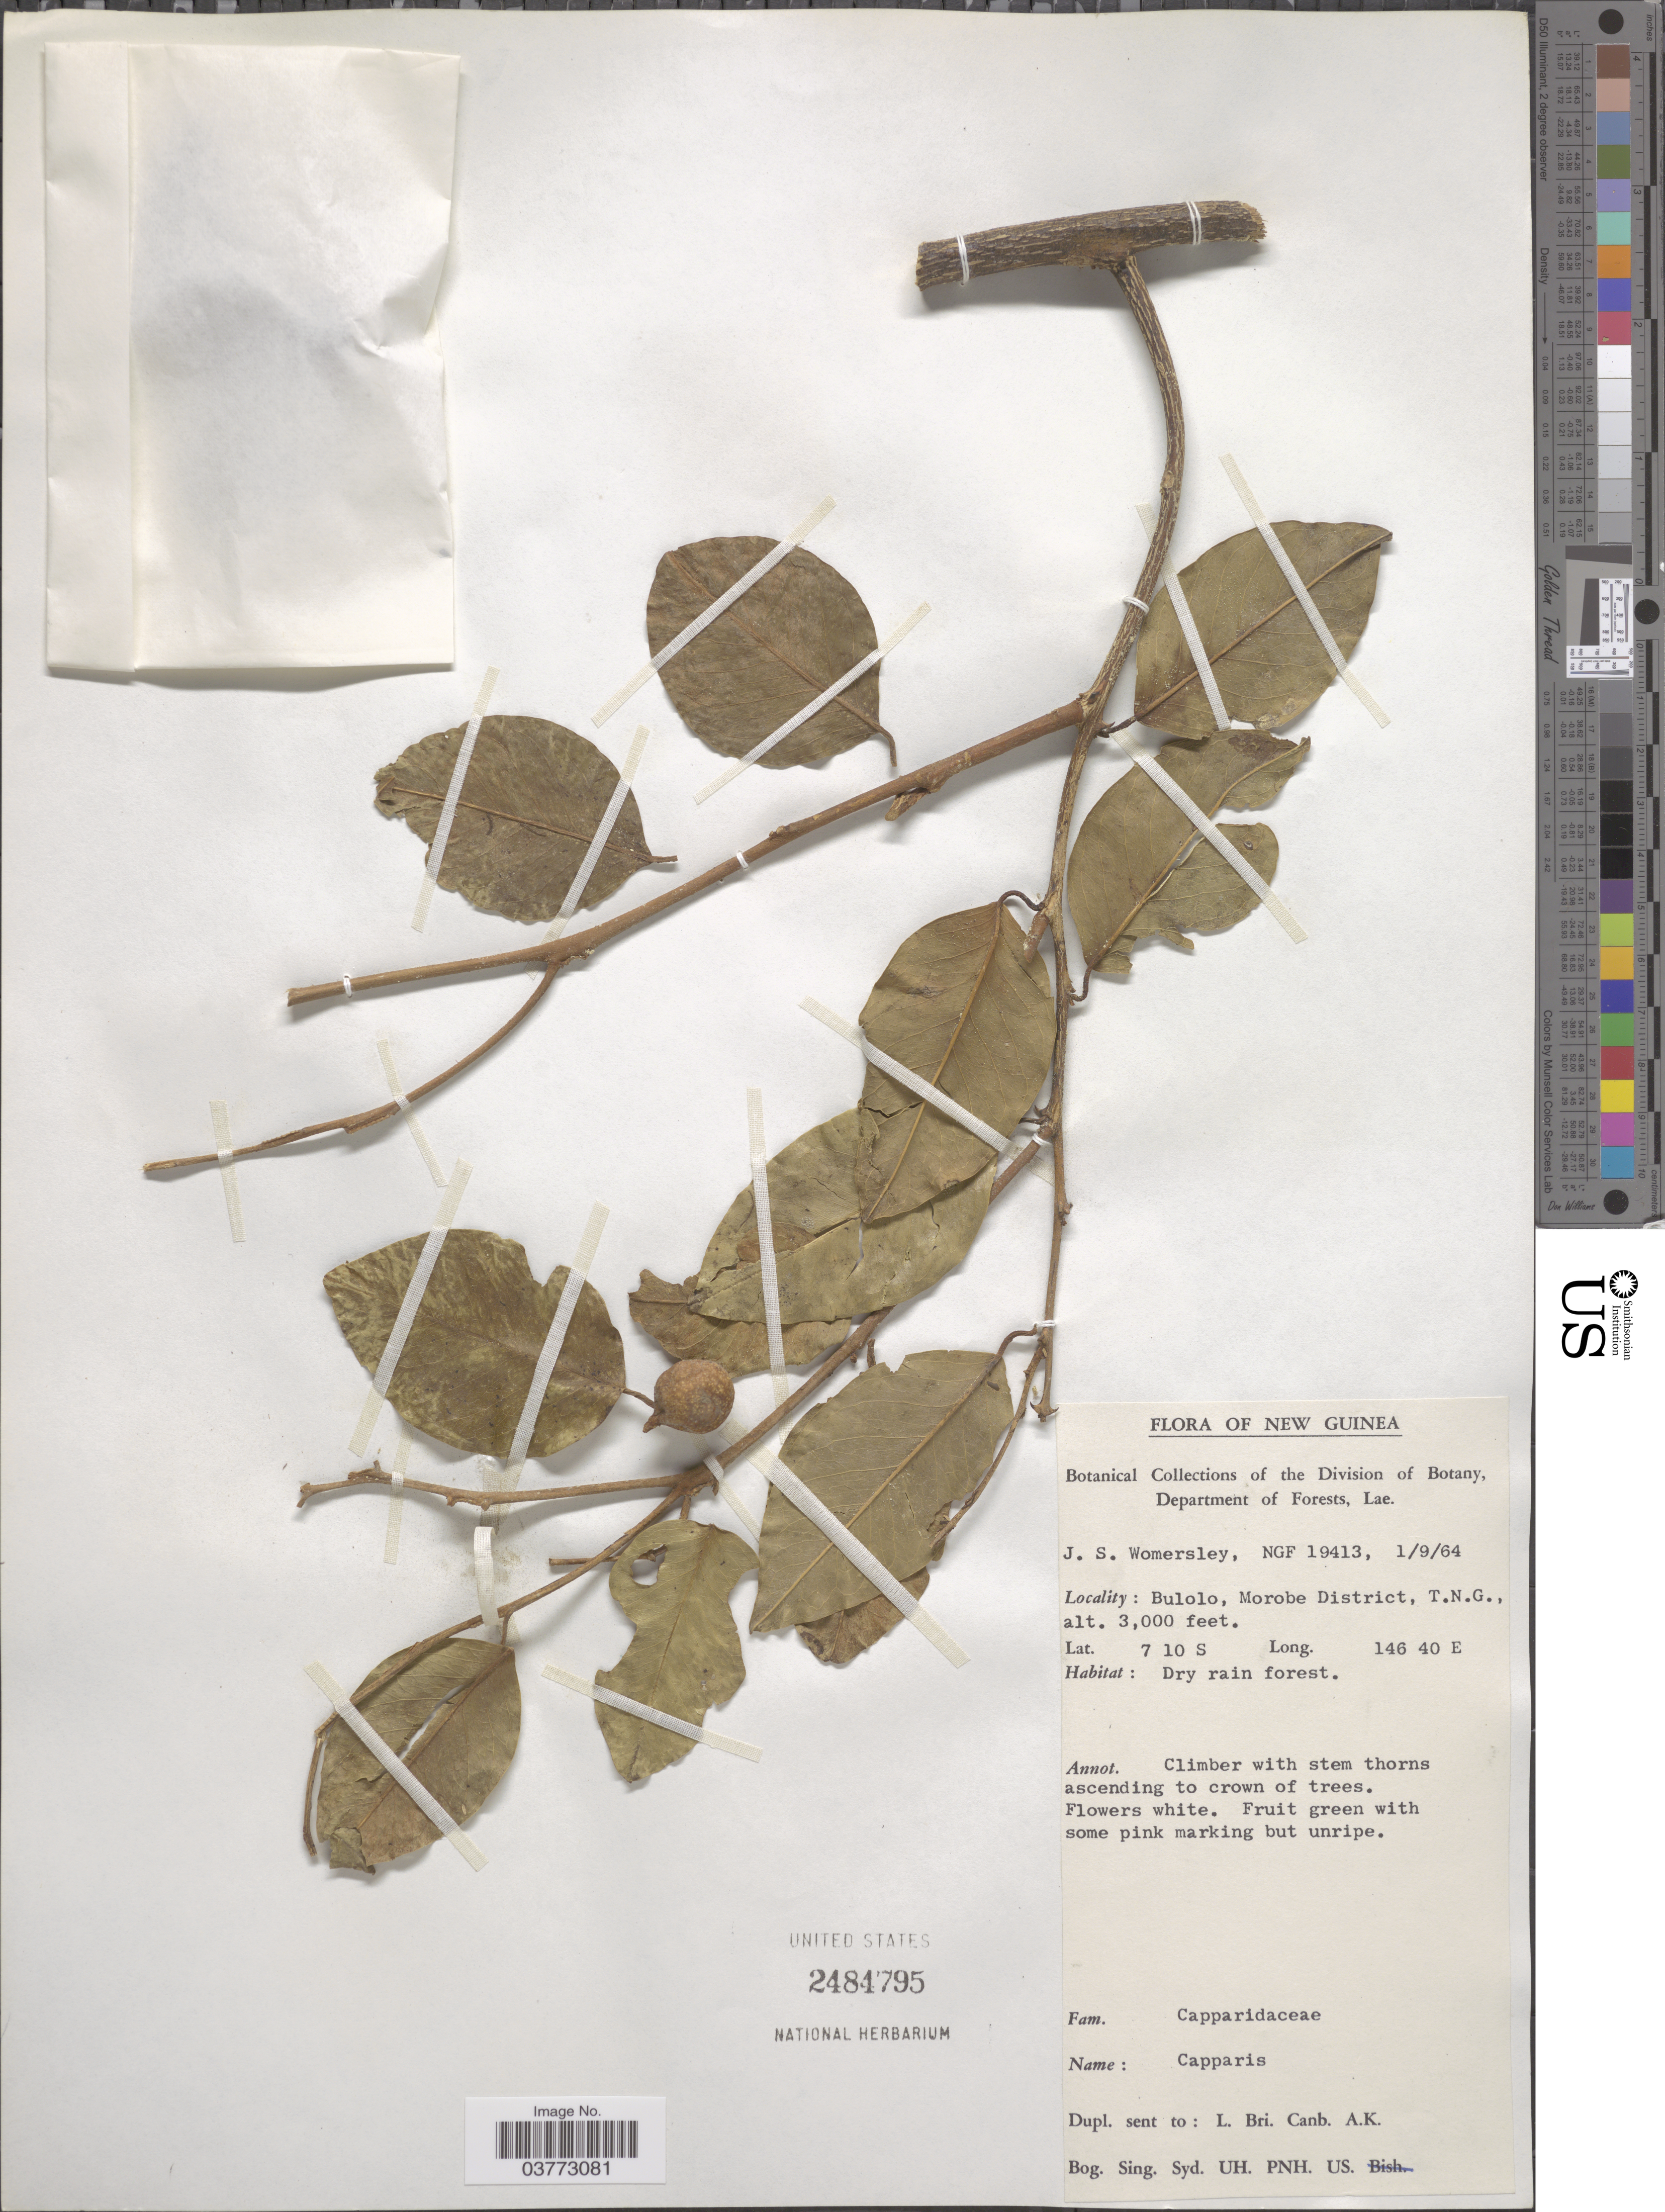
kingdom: Plantae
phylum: Tracheophyta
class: Magnoliopsida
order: Brassicales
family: Capparaceae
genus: Capparis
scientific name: Capparis sp.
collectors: J. S. Womersley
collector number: NGF 19413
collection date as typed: Transcribed d/m/y: 1/9/64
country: Papua New Guinea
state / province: Morobe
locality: New Guinea. Bulolo, Morobe District, T. N. G.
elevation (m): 914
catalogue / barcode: US 2484795